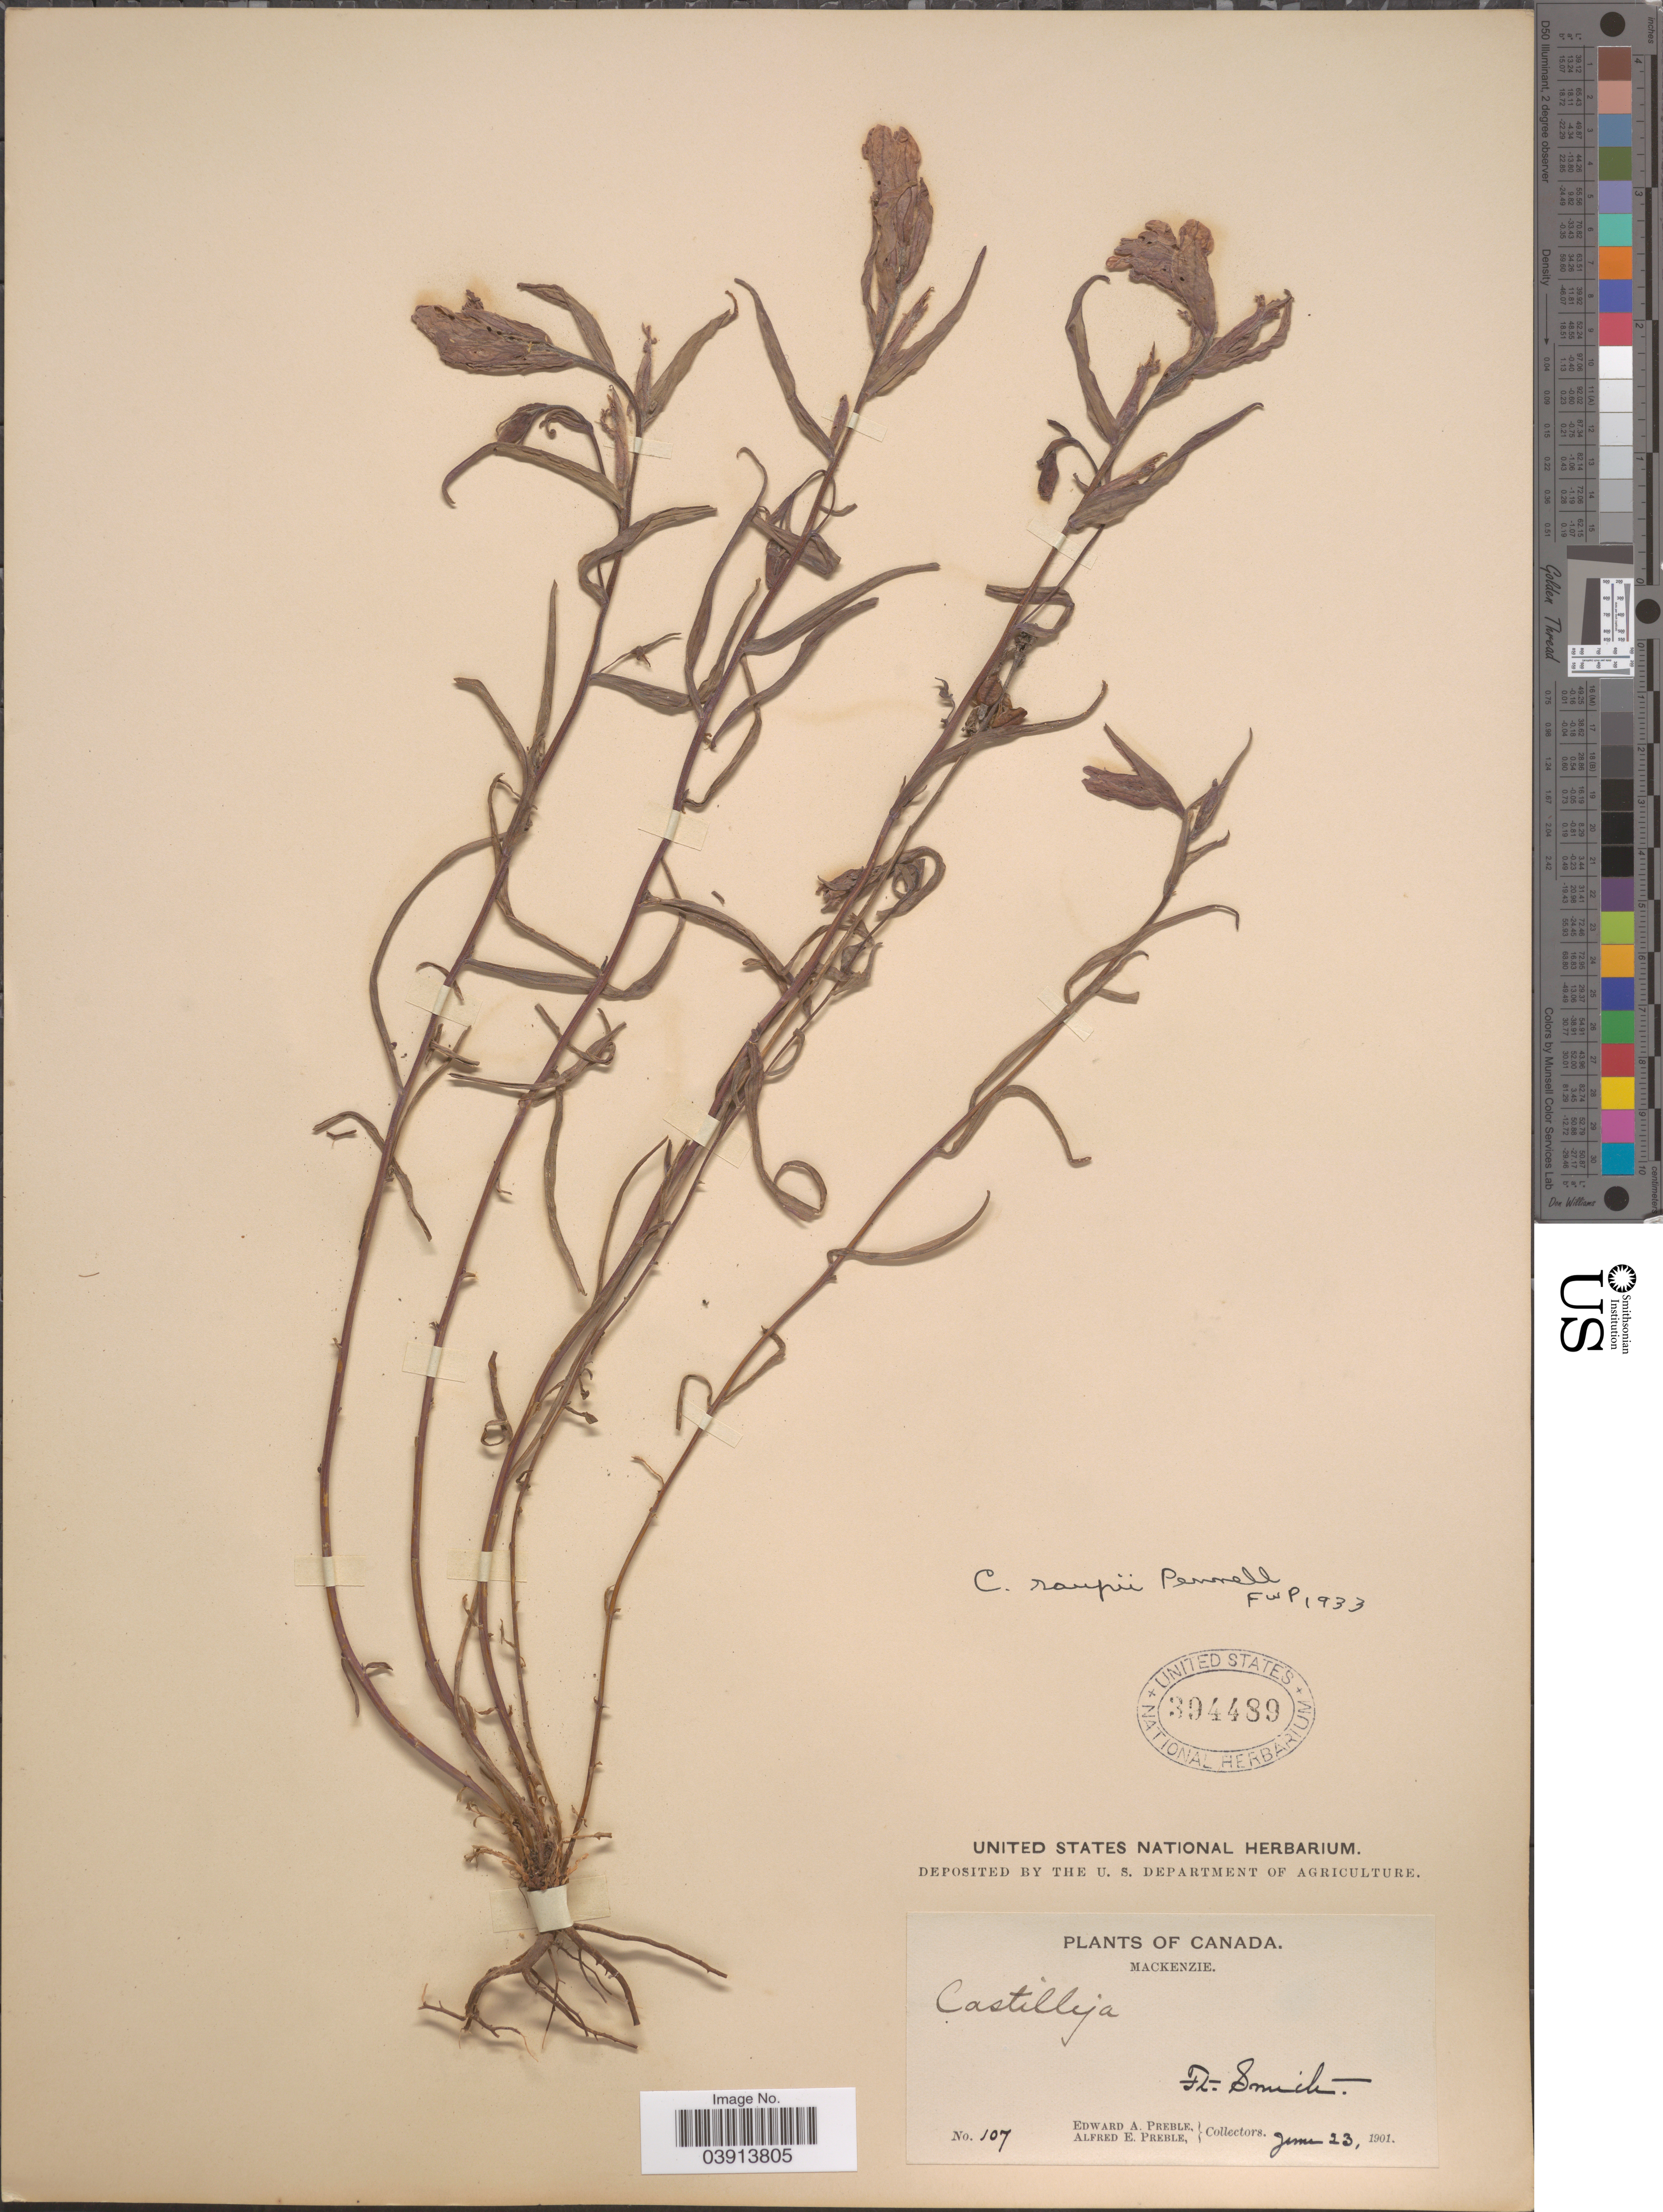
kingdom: Plantae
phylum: Tracheophyta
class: Magnoliopsida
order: Lamiales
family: Orobanchaceae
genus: Castilleja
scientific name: Castilleja raupii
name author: Pennell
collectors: E. Preble & A. Preble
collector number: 107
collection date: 1901-06-23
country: Canada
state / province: Northwest Territories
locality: Mackenzie. Ft. Smith.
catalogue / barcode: US 394489